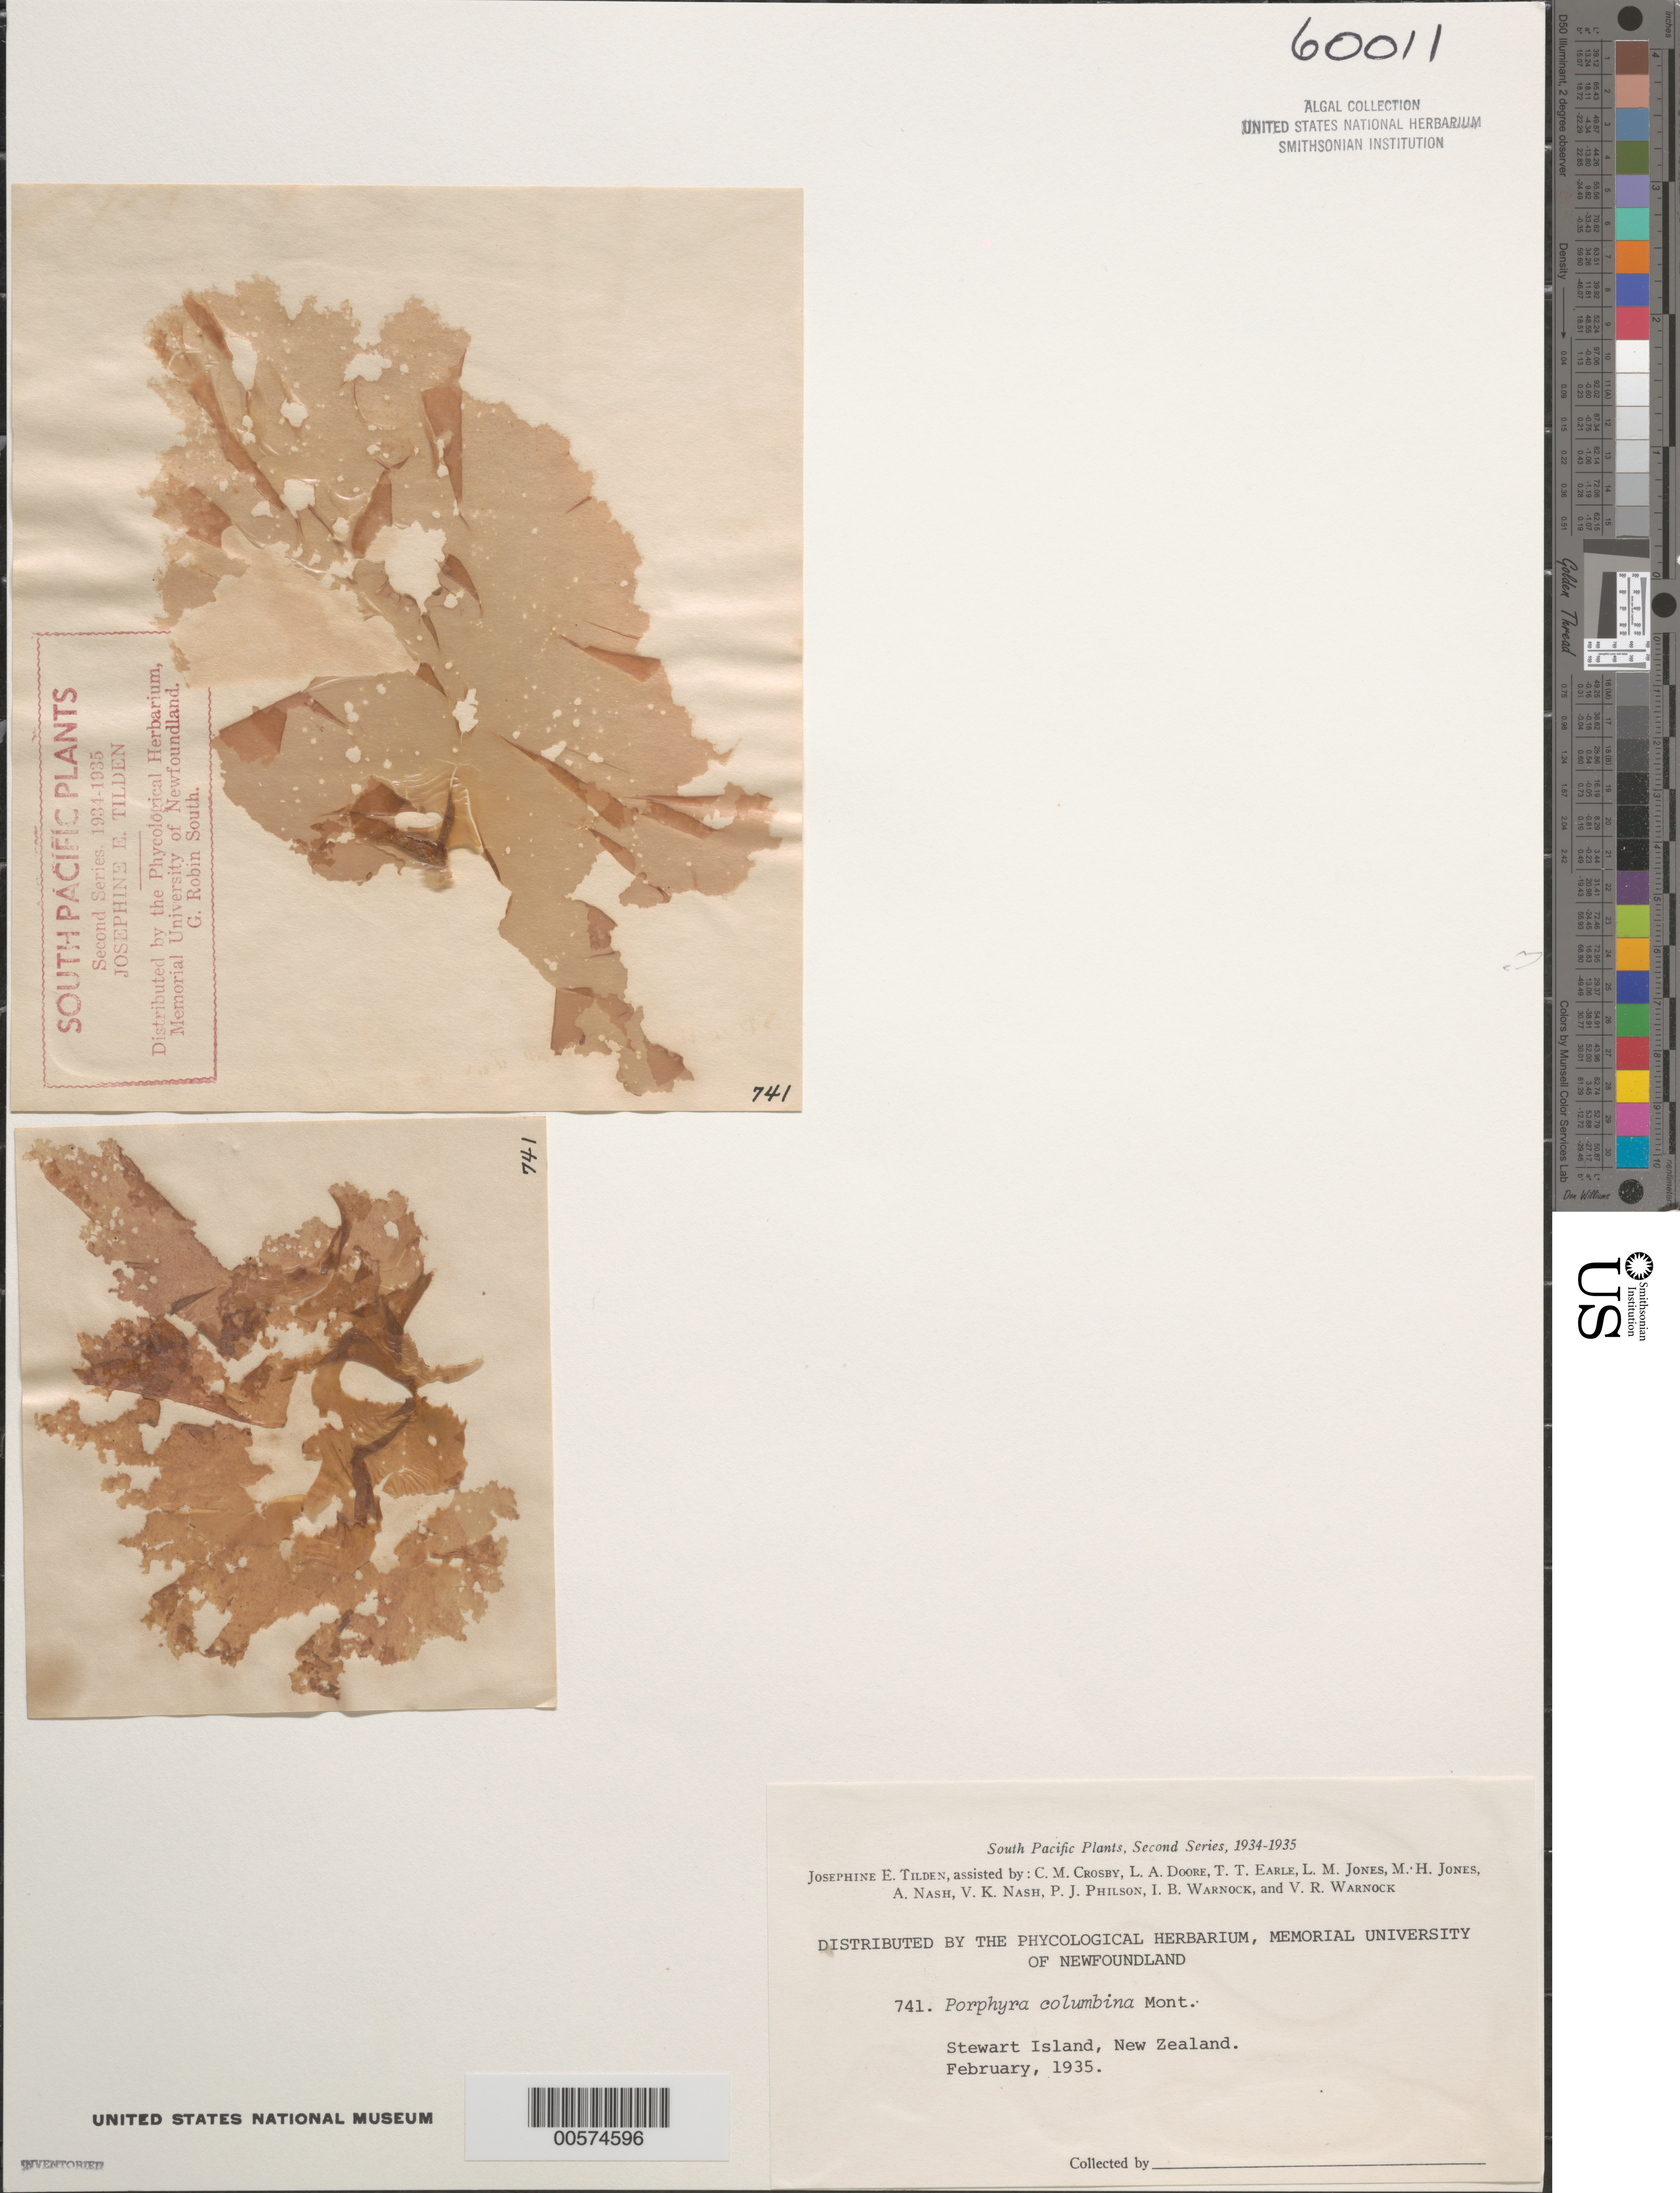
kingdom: Plantae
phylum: Rhodophyta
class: Bangiophyceae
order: Bangiales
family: Bangiaceae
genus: Pyropia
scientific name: Pyropia columbina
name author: (Mont.) W.A. Nelson in J.E. Sutherl. et al.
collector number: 741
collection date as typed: Feb 1935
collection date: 1935-02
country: New Zealand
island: Stewart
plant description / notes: Tilden, South Pacific Plants, Second Series, 1934-1935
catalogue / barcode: US 60011